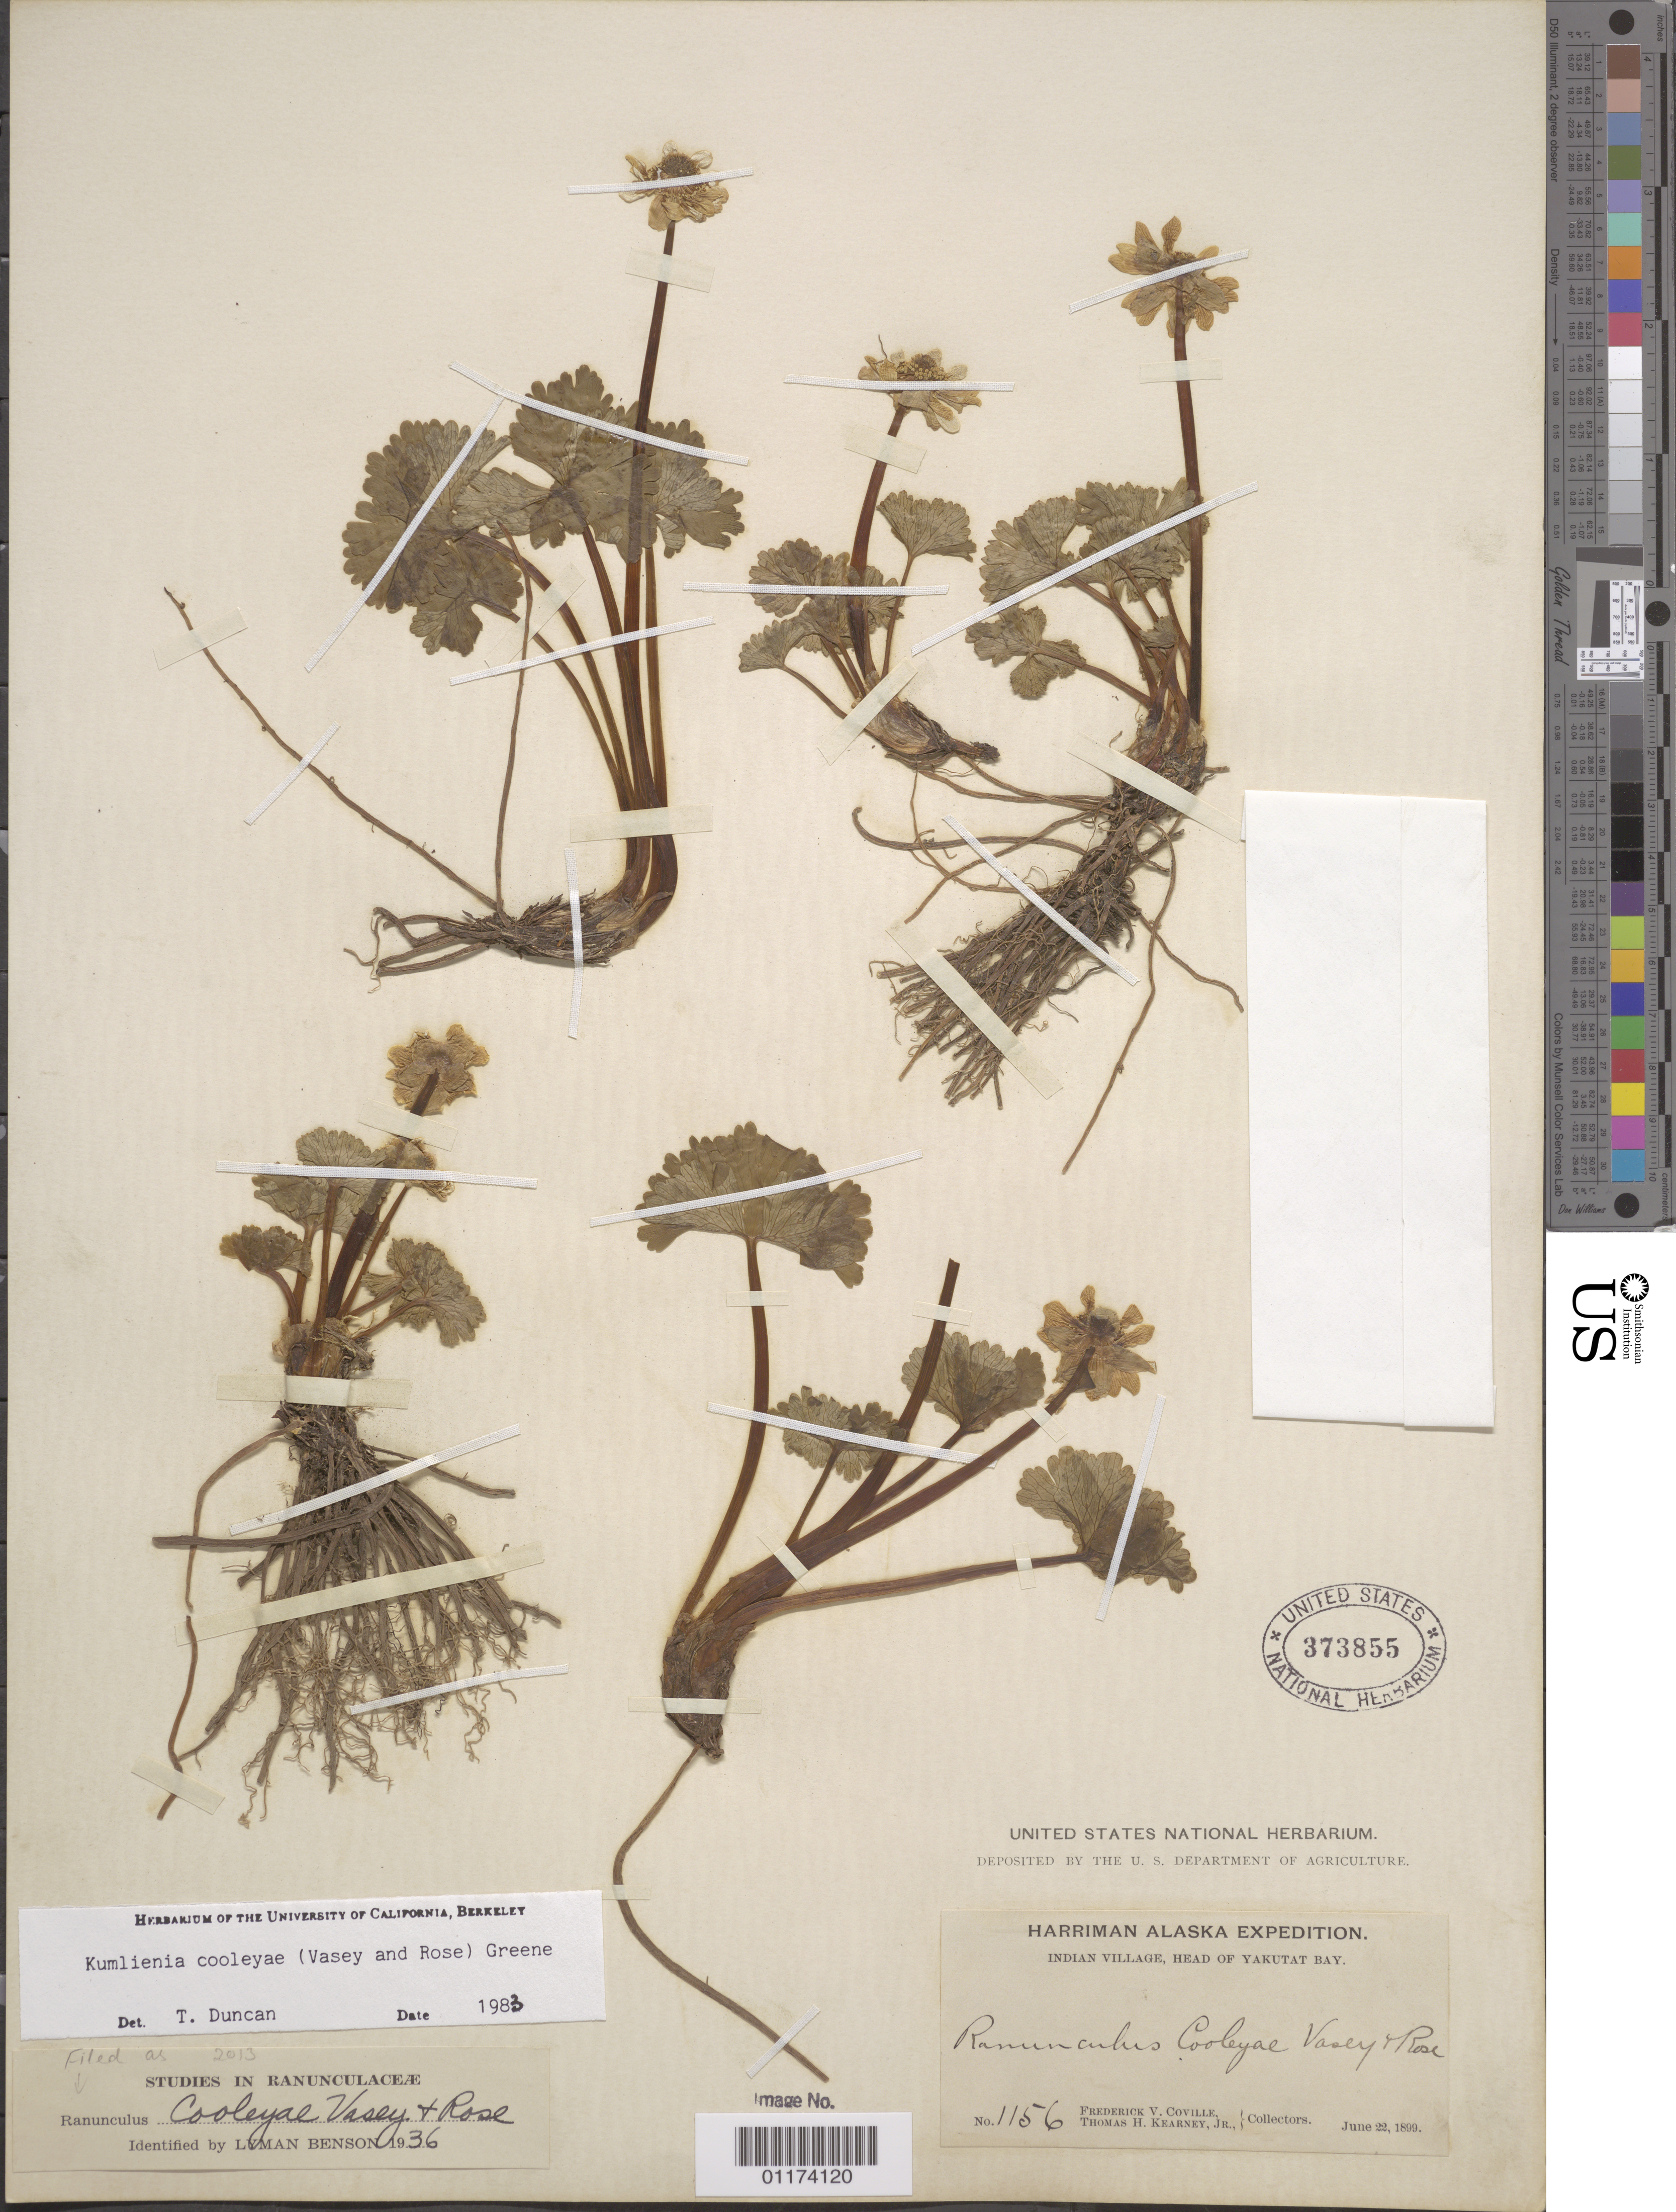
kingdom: Plantae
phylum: Tracheophyta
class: Magnoliopsida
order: Ranunculales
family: Ranunculaceae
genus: Arcteranthis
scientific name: Arcteranthis cooleyae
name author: (Vasey & Rose) Greene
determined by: Strong, M. T., (US), Smithsonian Institution - National Museum of Natural History (UNITED STATES)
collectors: F. V. Coville & T. H. Kearney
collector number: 1156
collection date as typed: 22 Jun 1899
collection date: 1899-06-22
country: United States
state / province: Alaska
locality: Indian Village, Head of Yakutat Bay.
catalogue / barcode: US 373855